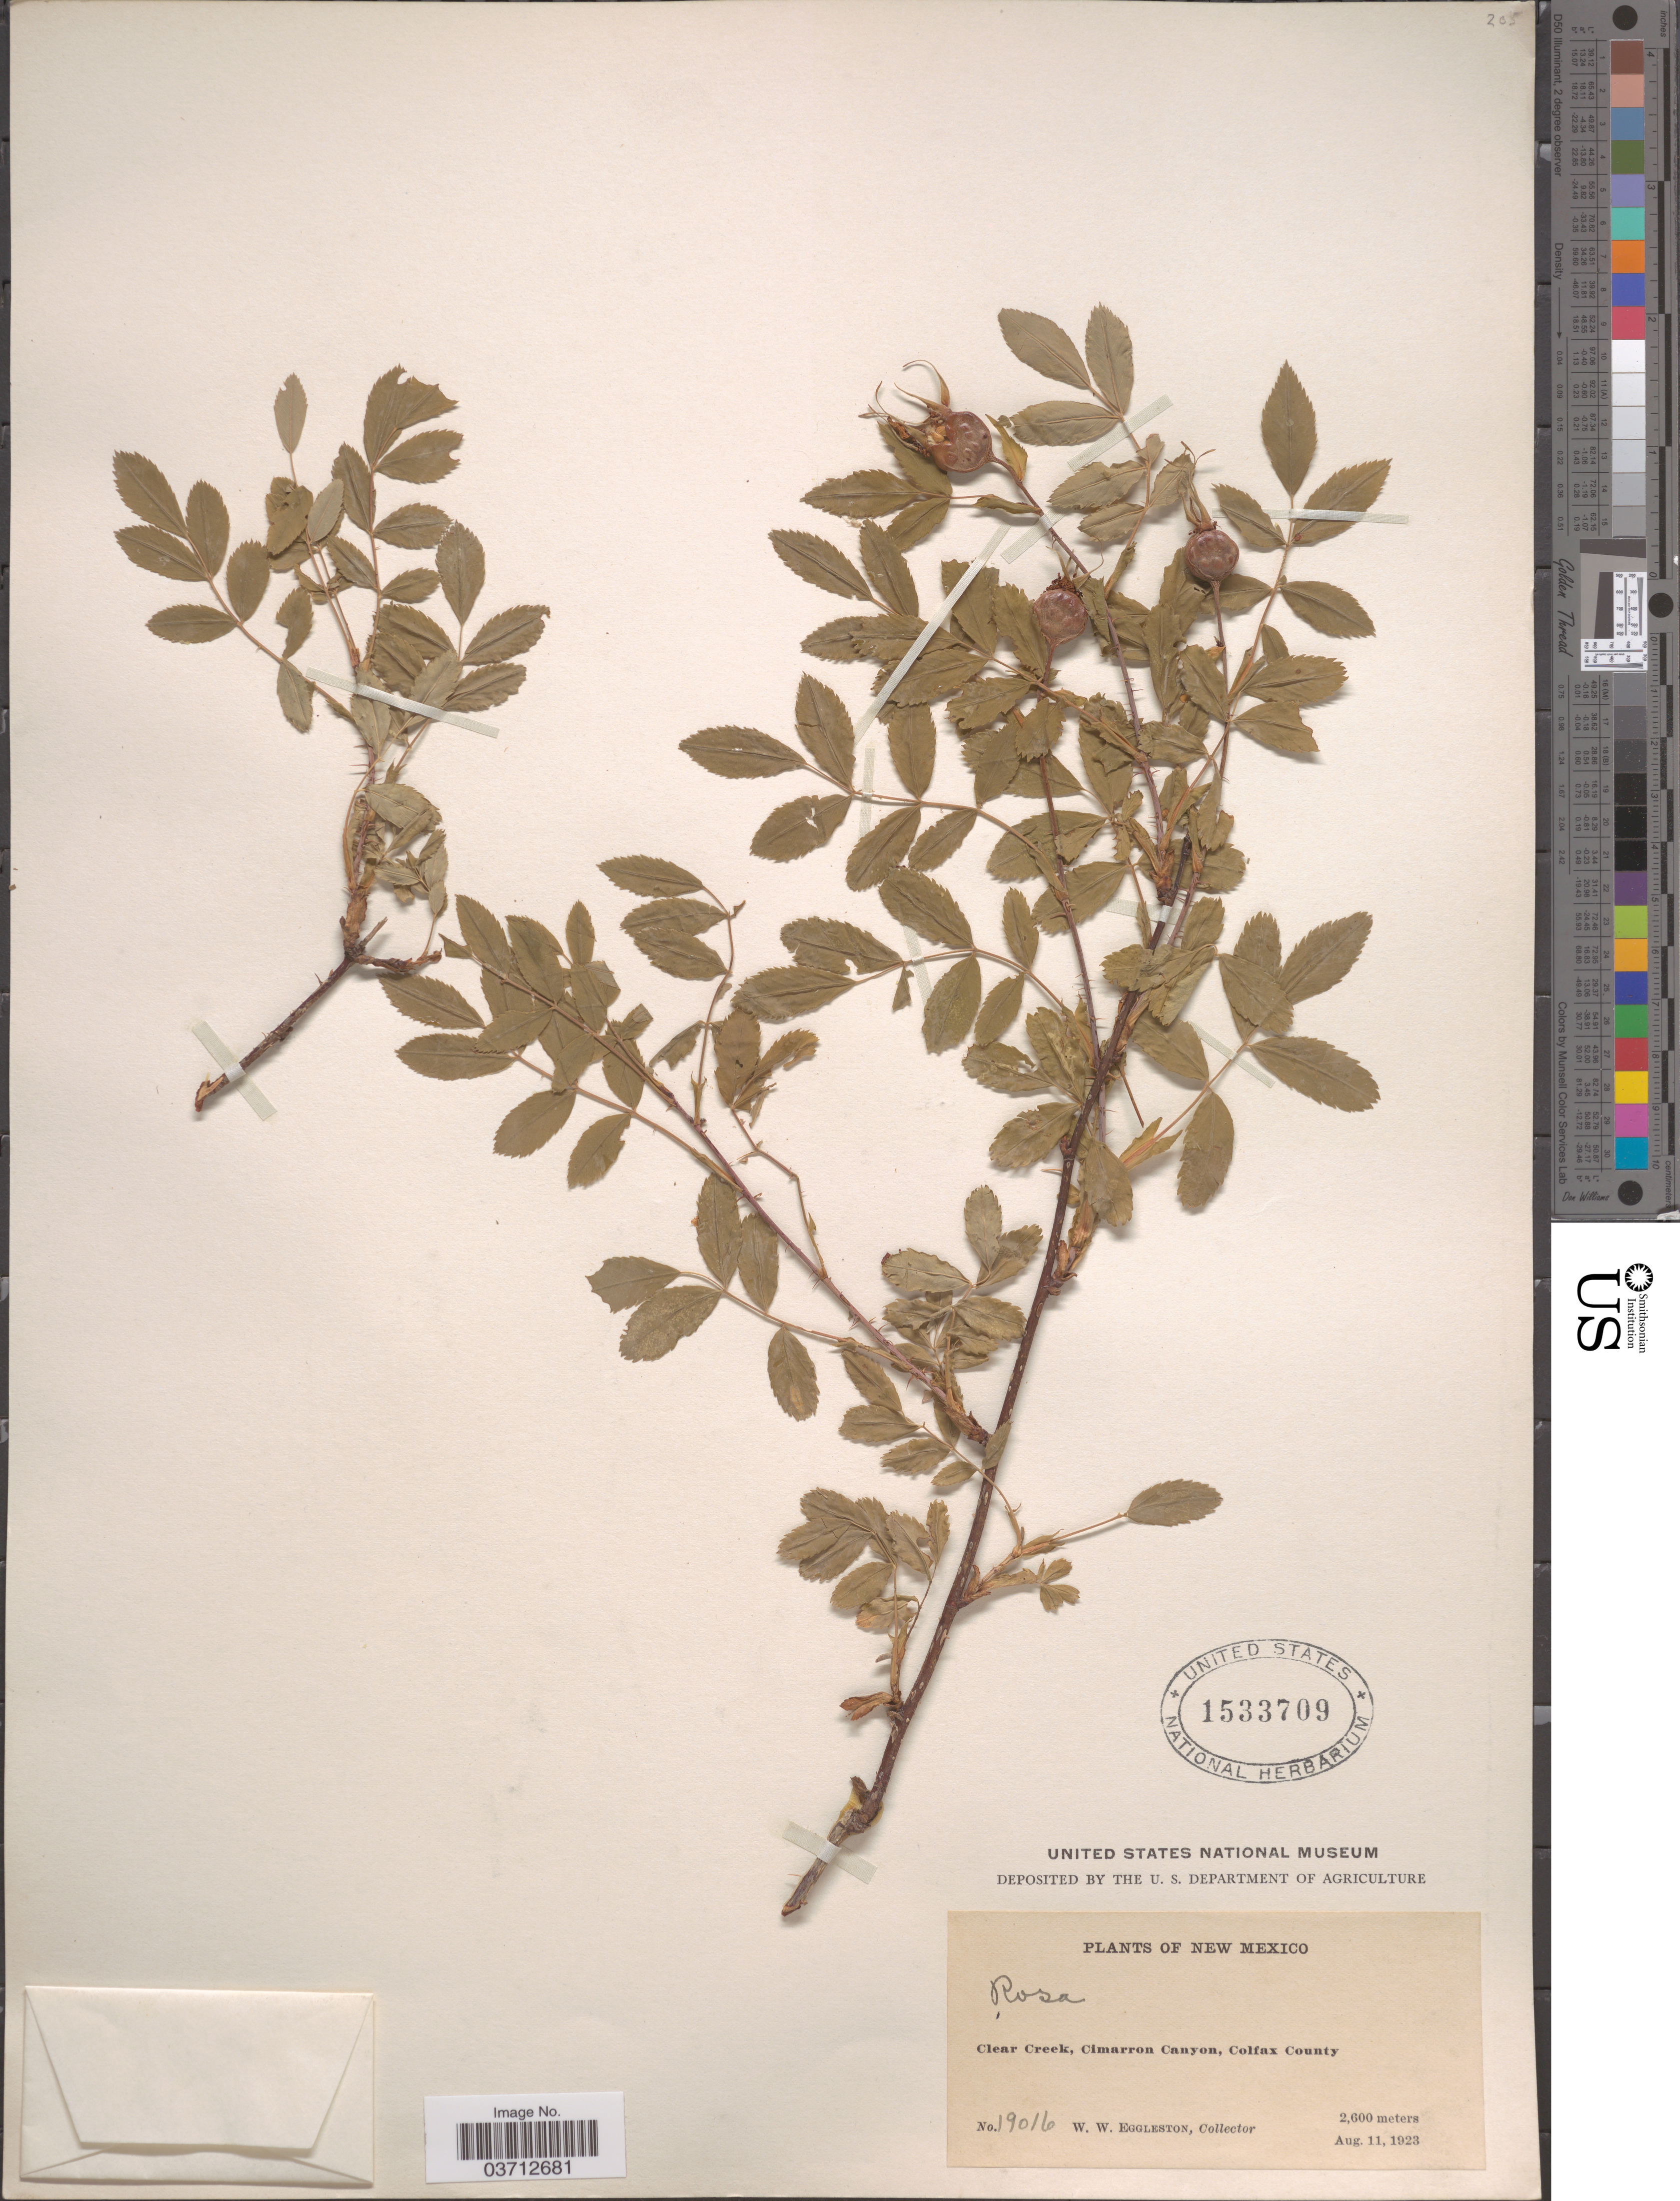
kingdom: Plantae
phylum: Tracheophyta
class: Magnoliopsida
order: Rosales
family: Rosaceae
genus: Rosa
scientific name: Rosa sp.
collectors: W. W. Eggleston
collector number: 19016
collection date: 1923-08-11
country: United States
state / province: Colorado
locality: Clear Creek, Cimarron Canyon, Colfax County.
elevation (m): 2600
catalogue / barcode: US 1533709